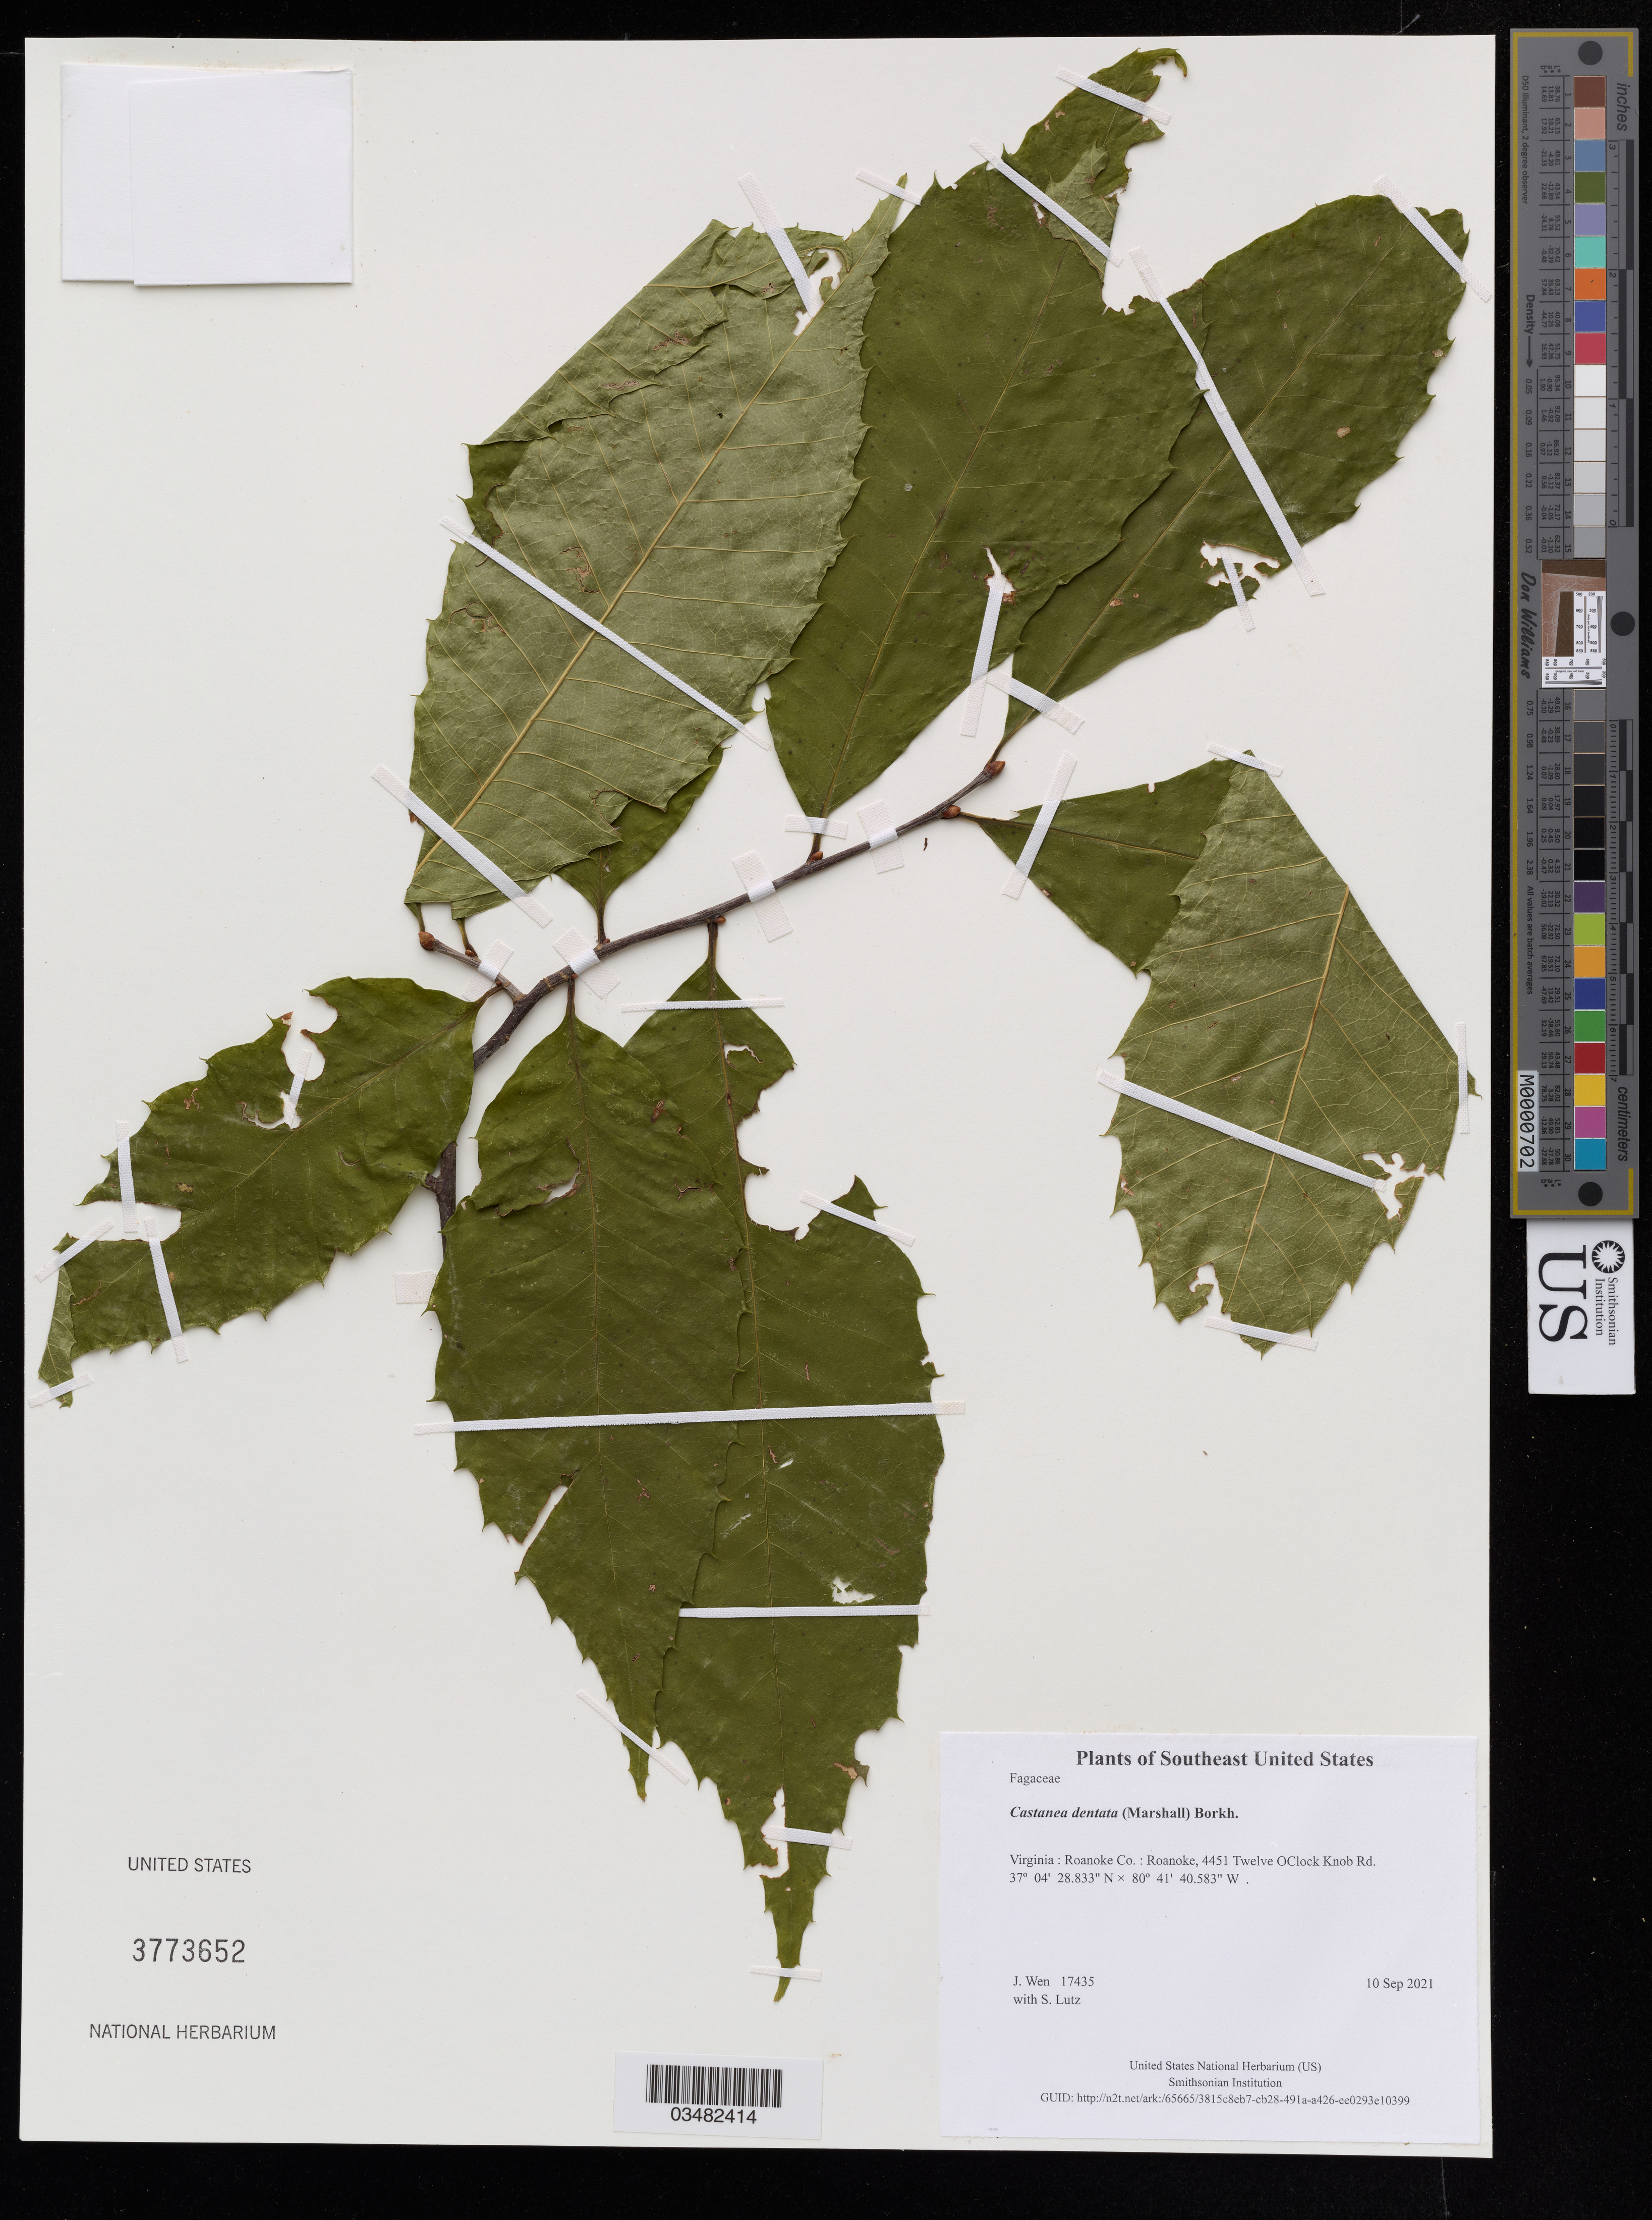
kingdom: Plantae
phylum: Tracheophyta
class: Magnoliopsida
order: Fagales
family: Fagaceae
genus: Castanea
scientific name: Castanea dentata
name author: (Marshall) Borkh.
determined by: Wen, Jun, (BOT), Smithsonian Institution - National Museum of Natural History (UNITED STATES)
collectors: J. Wen & S. Lutz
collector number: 17435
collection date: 2021-09-10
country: United States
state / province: Virginia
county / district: Roanoke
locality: Roanoke, 4451 Twelve OClock Knob Rd.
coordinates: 37.0746759 N, 80.6946065 W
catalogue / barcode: US 3773652